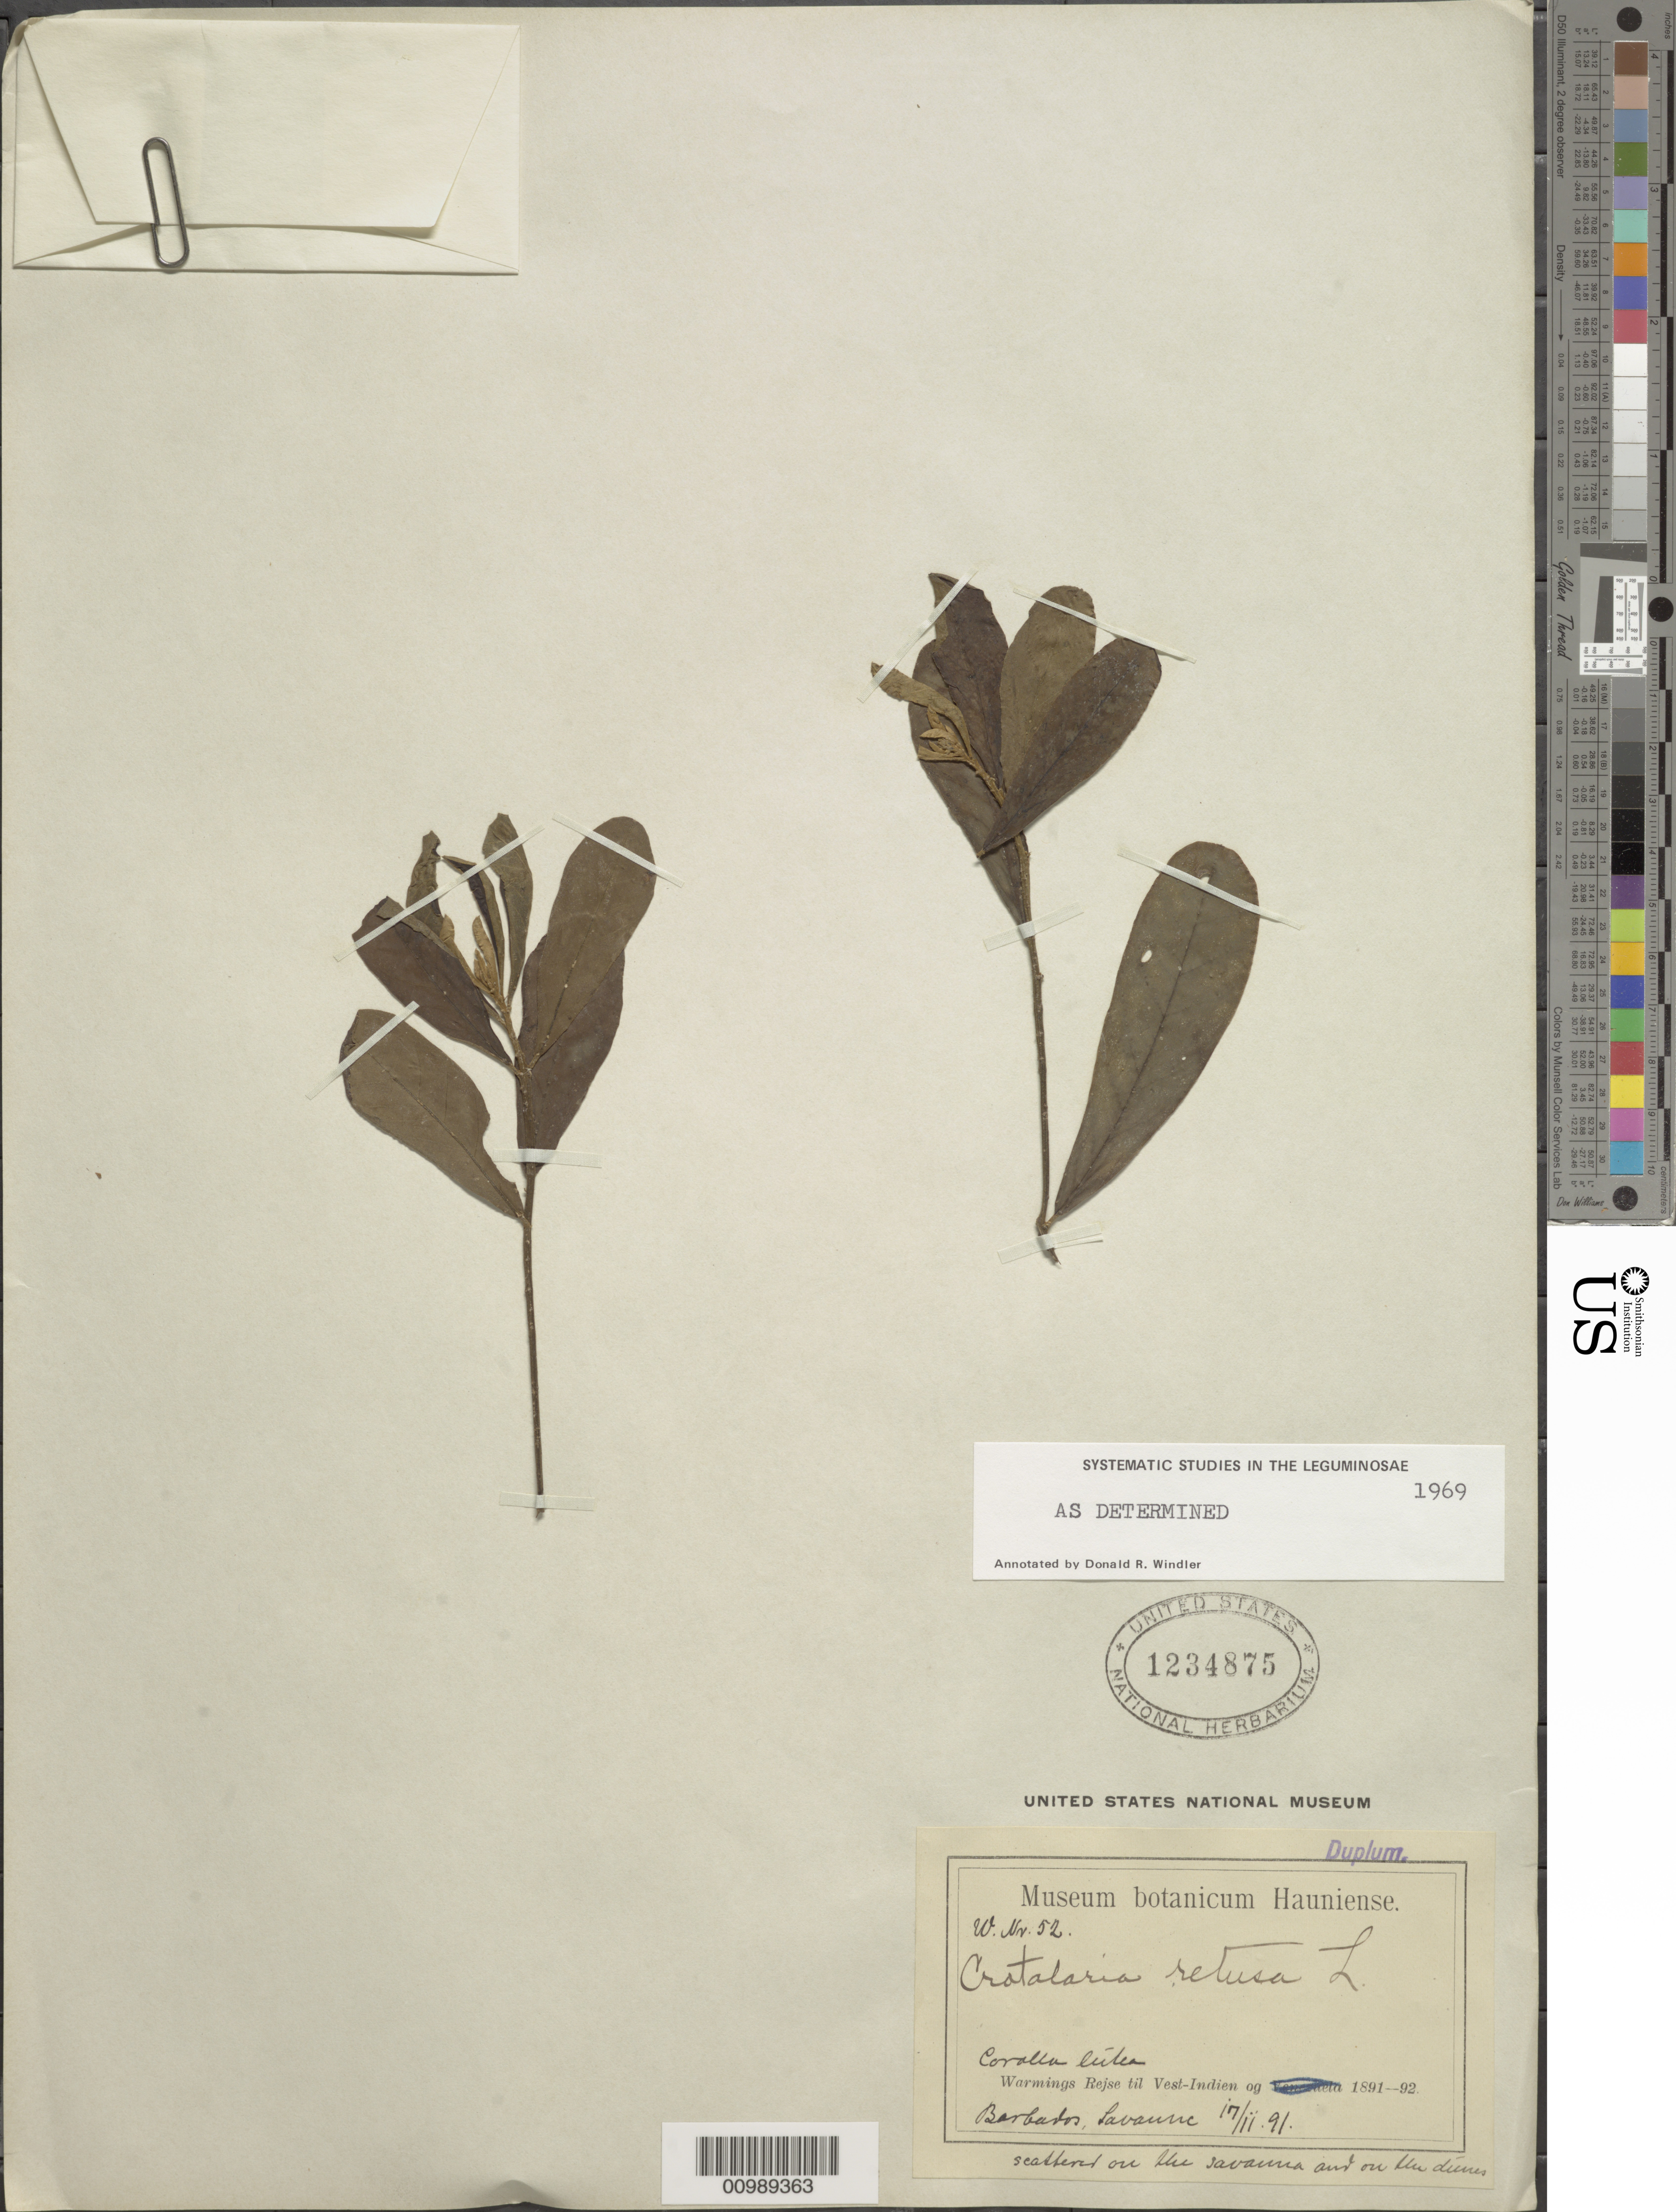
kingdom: Plantae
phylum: Tracheophyta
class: Magnoliopsida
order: Fabales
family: Fabaceae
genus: Crotalaria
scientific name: Crotalaria retusa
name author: L.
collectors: ex herb. Bot. Sta. Barbados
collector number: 52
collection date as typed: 17 Feb 1891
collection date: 1891-02-17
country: Barbados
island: Barbados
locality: Lavaune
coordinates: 0 N, 0 E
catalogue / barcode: US 1234875